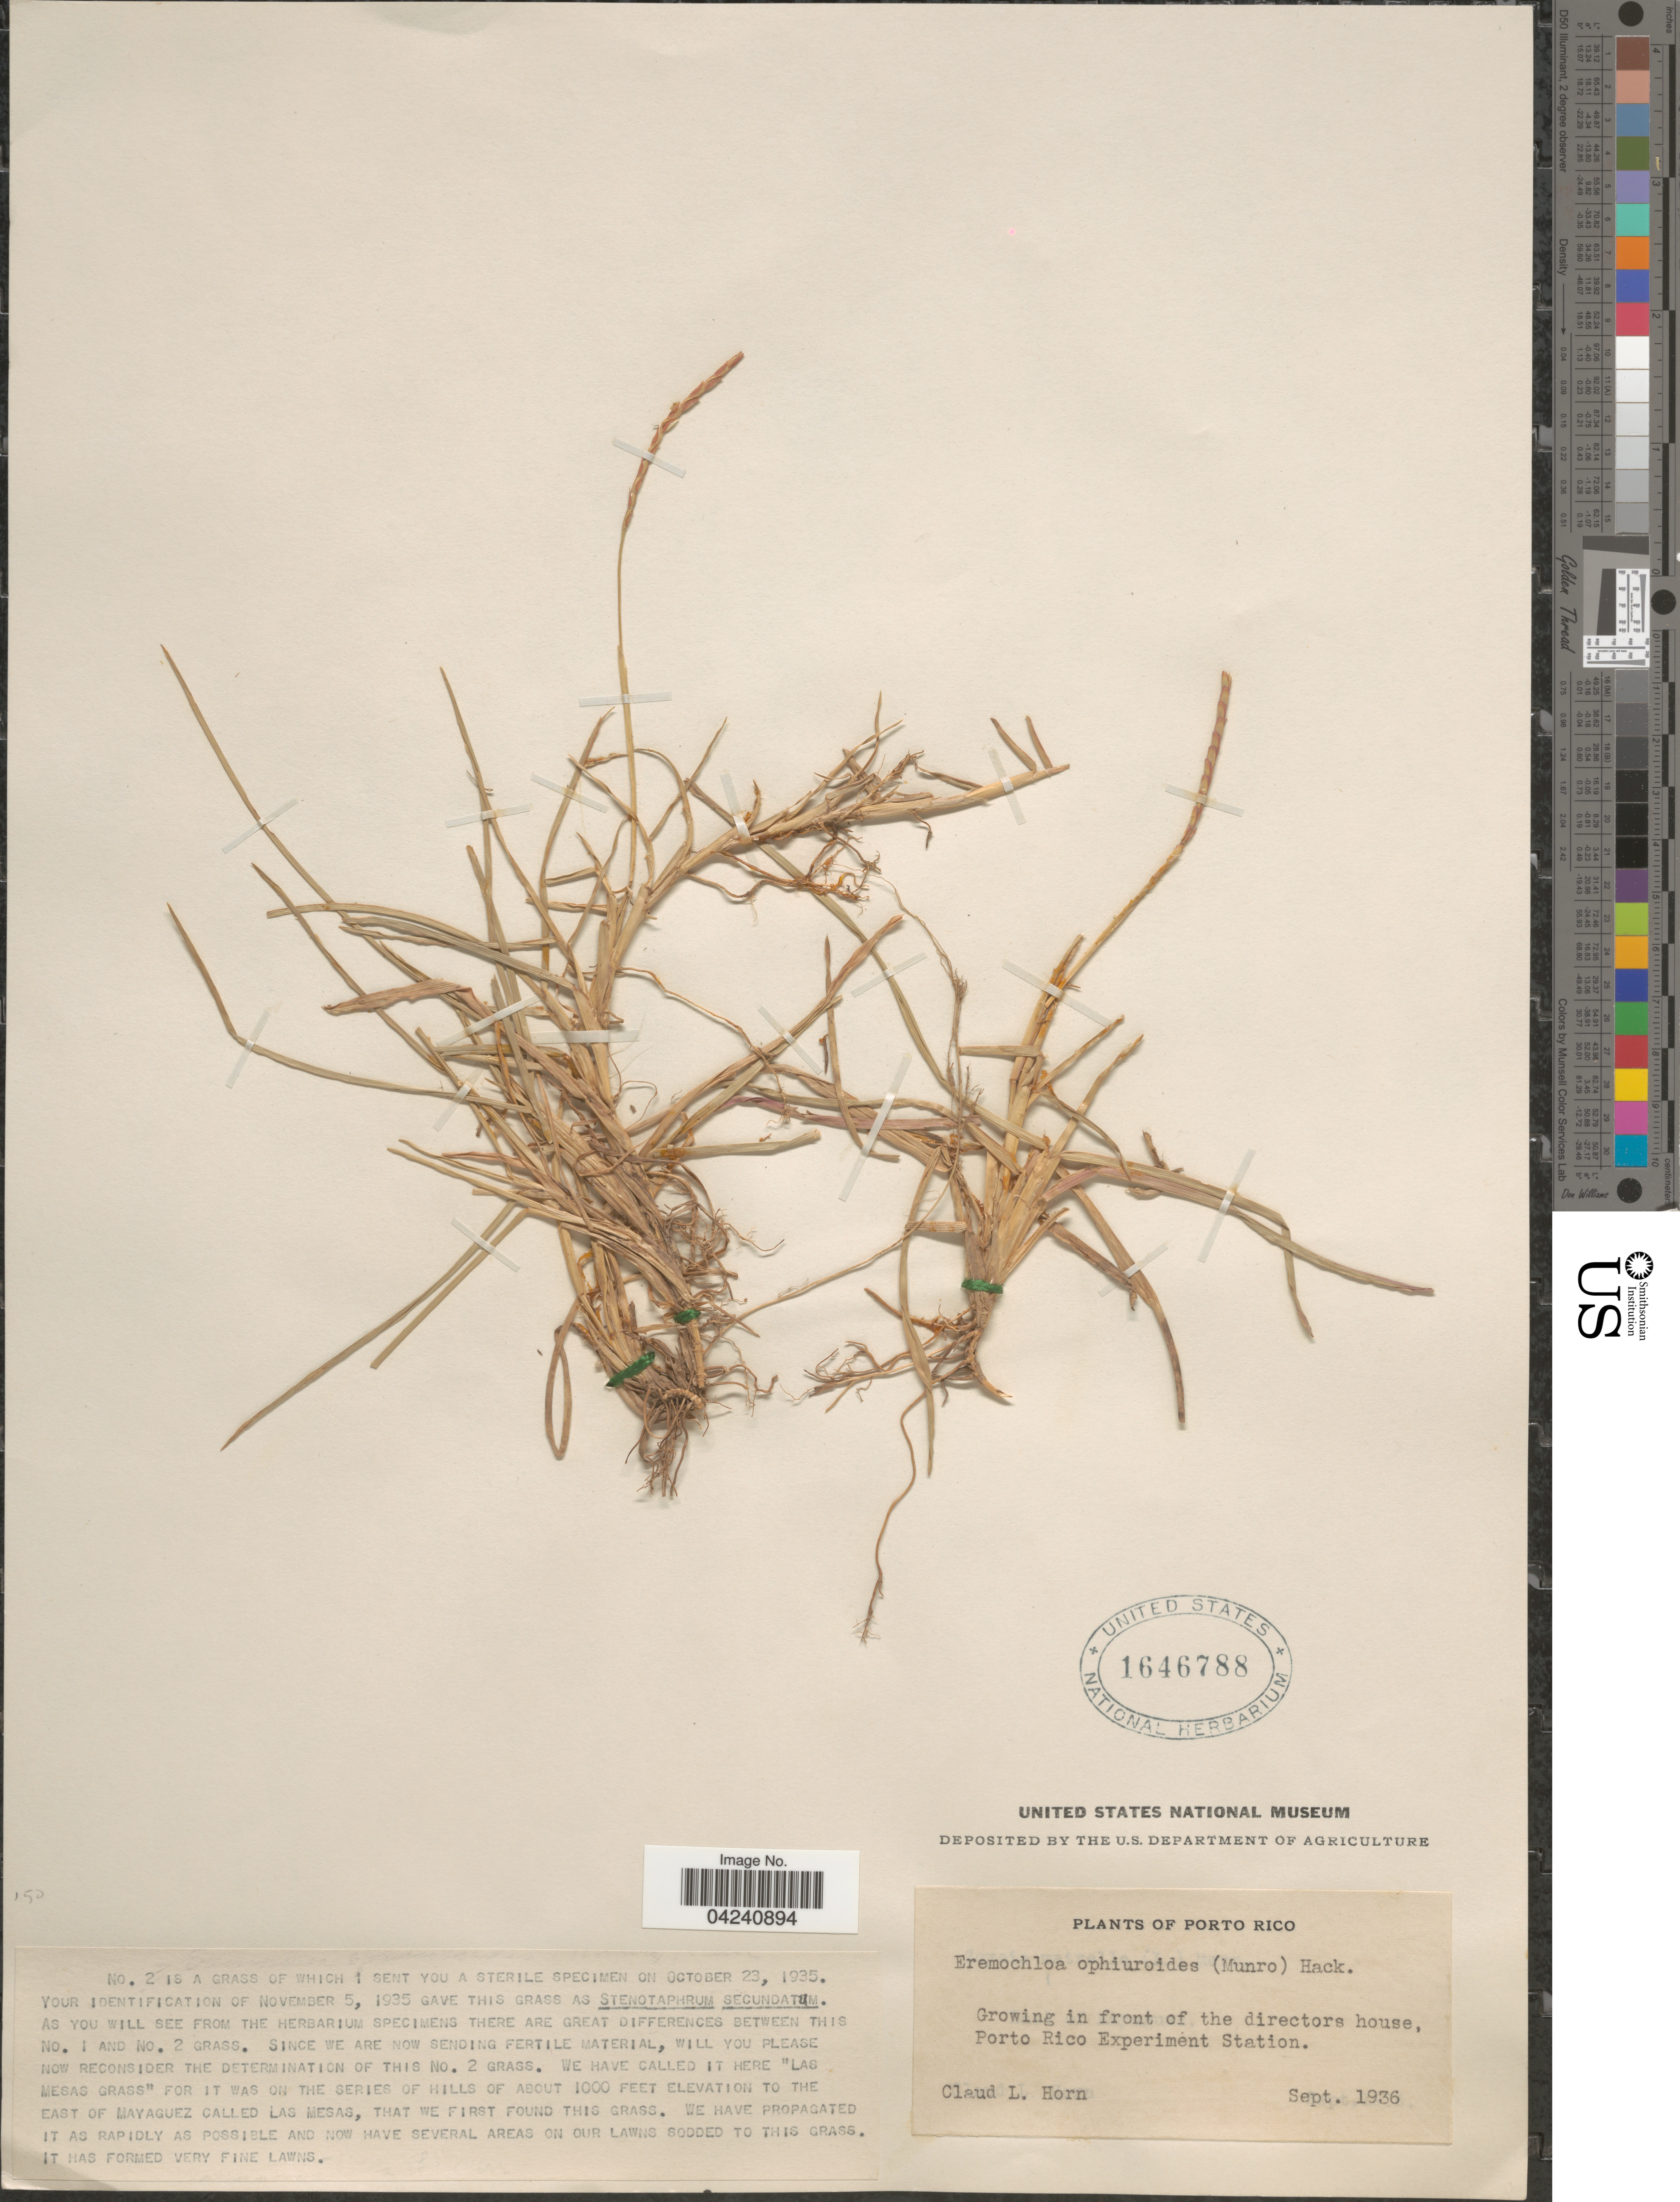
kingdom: Plantae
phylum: Tracheophyta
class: Liliopsida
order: Poales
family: Poaceae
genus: Eremochloa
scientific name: Eremochloa ophiuroides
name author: (Munro) Hack.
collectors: C. Horn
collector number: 2?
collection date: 1936-09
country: Puerto Rico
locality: Porto Rico. Growing in front of the directors house, Porto Rico Experiment Station.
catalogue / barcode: US 1646788